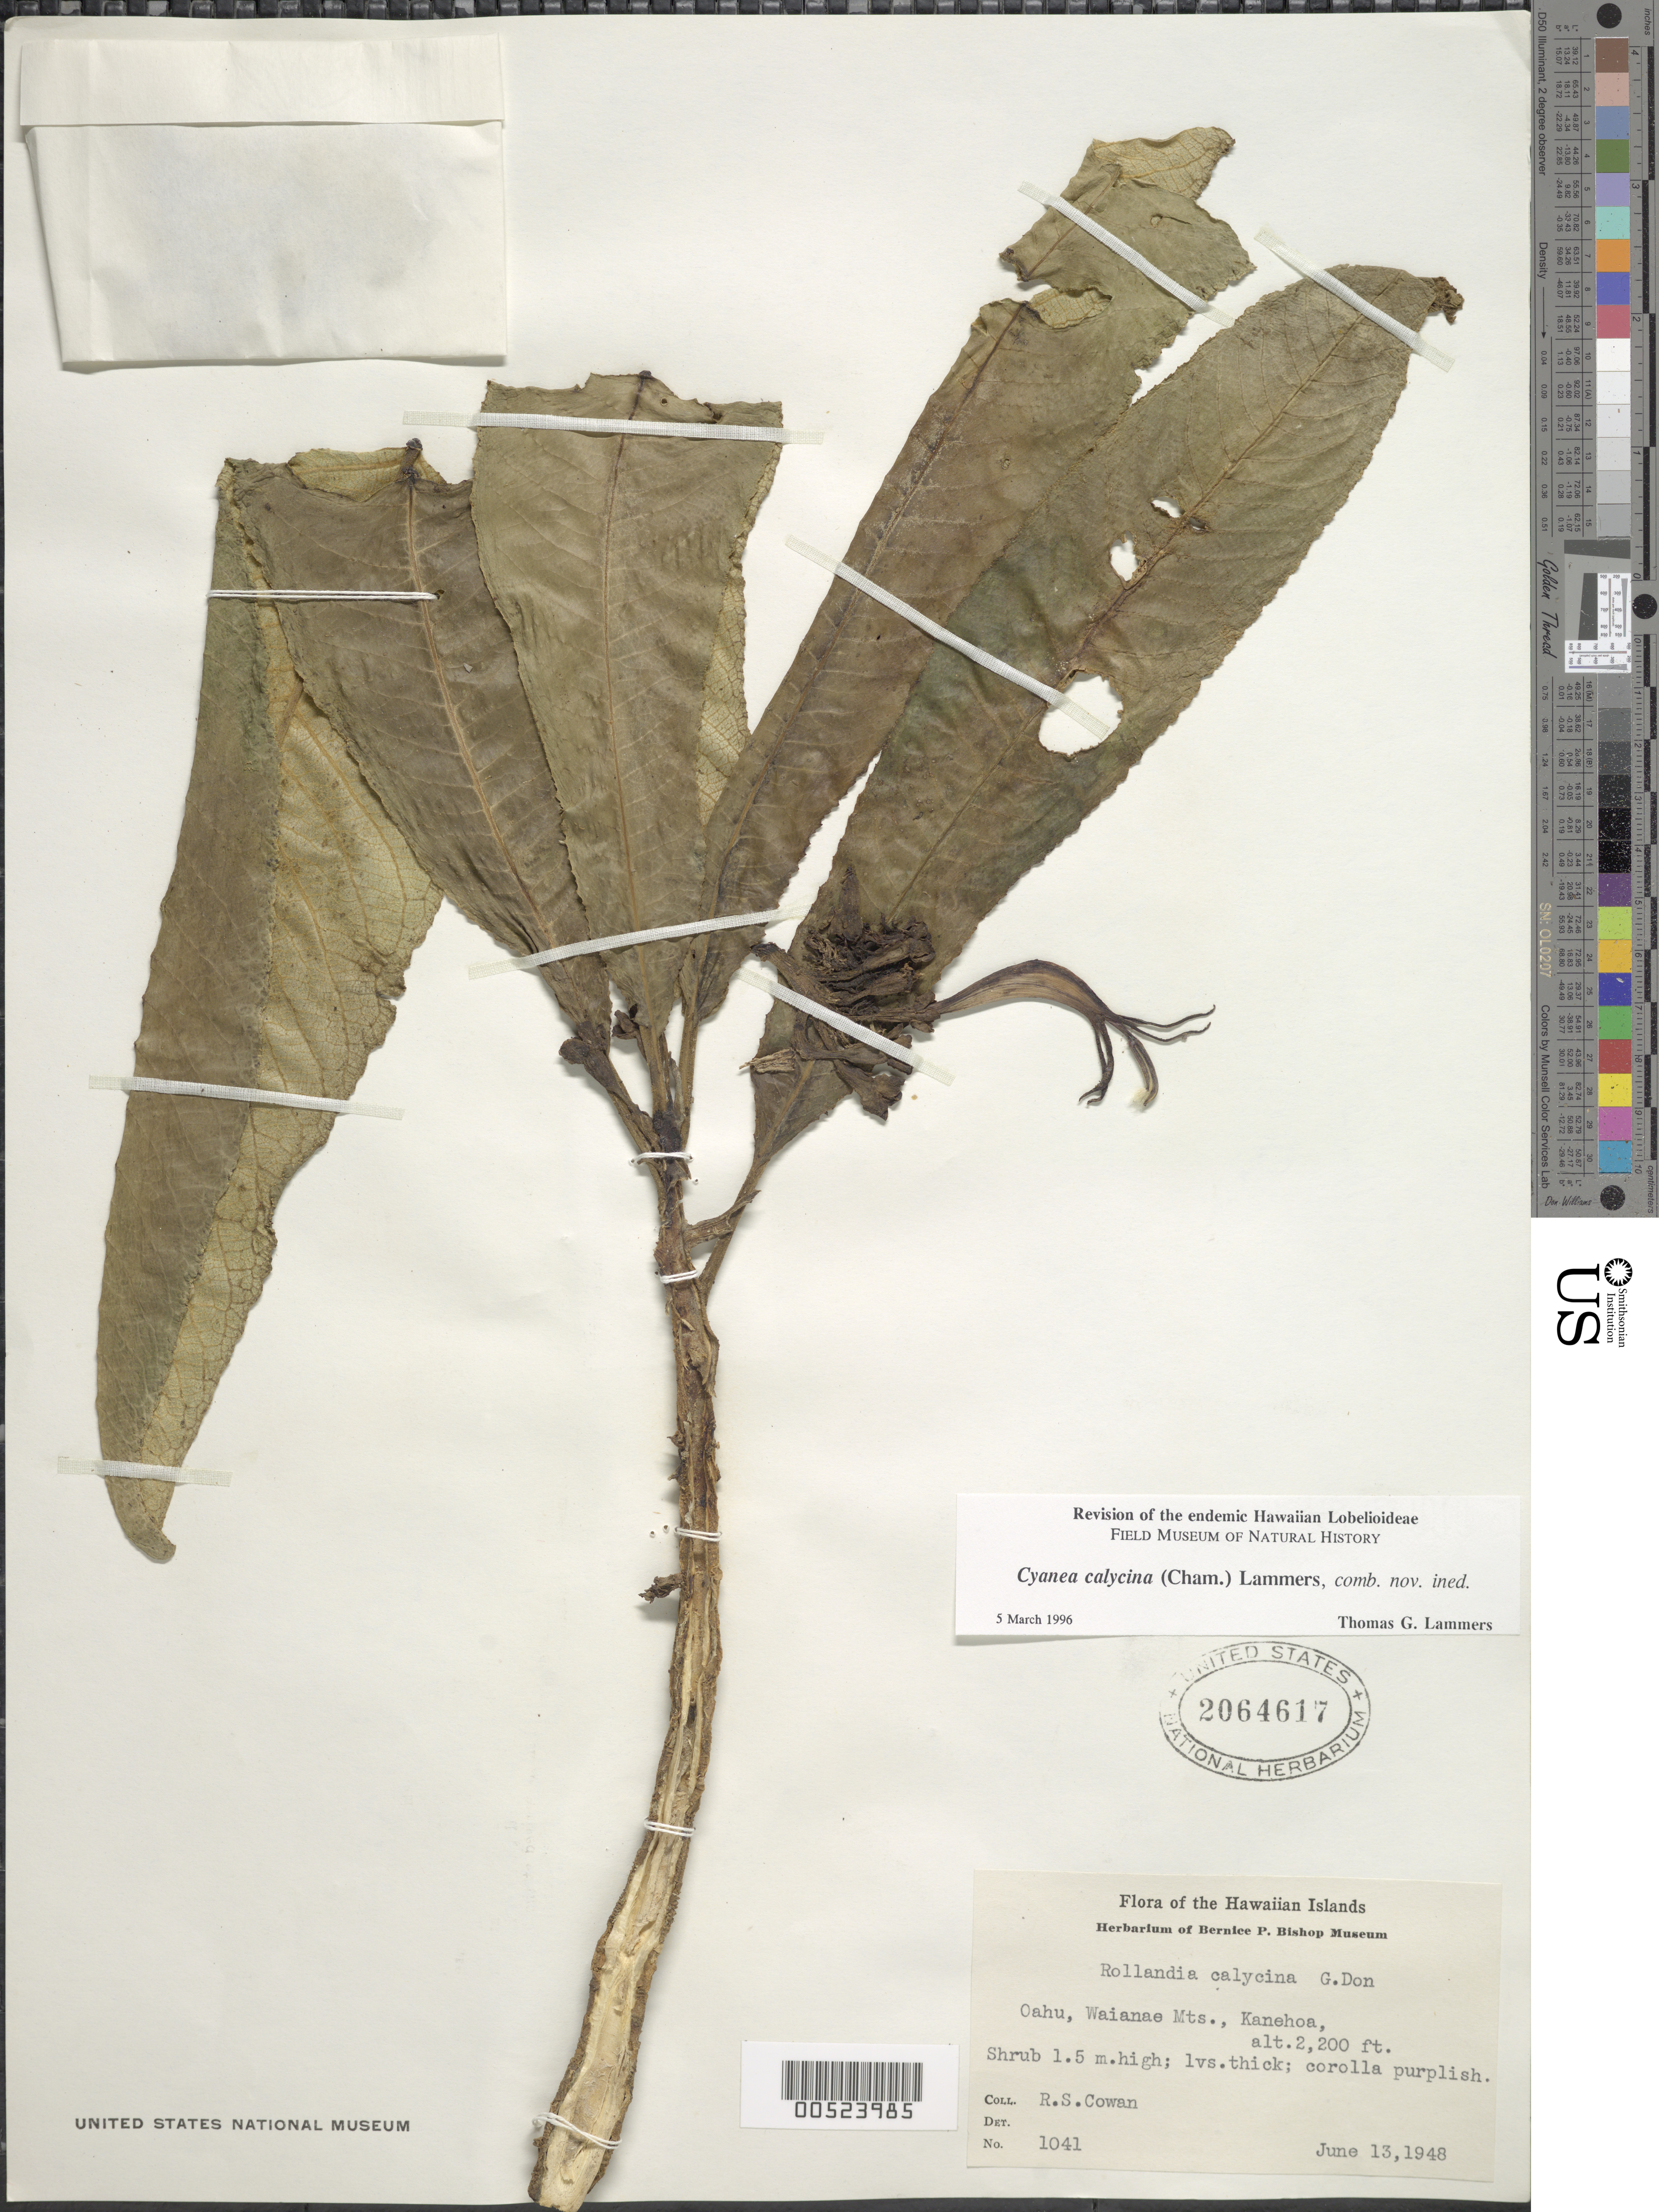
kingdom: Plantae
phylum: Tracheophyta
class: Magnoliopsida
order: Asterales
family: Campanulaceae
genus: Cyanea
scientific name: Cyanea calycina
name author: (Cham.) Lammers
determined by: Lammers, T. G.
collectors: R. S. Cowan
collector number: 1041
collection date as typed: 13 Jun 1948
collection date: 1948-06-13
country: United States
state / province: Hawaii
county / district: Honolulu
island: Oahu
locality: Waianae Mts, Kanehoa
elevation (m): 671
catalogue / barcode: US 2064617